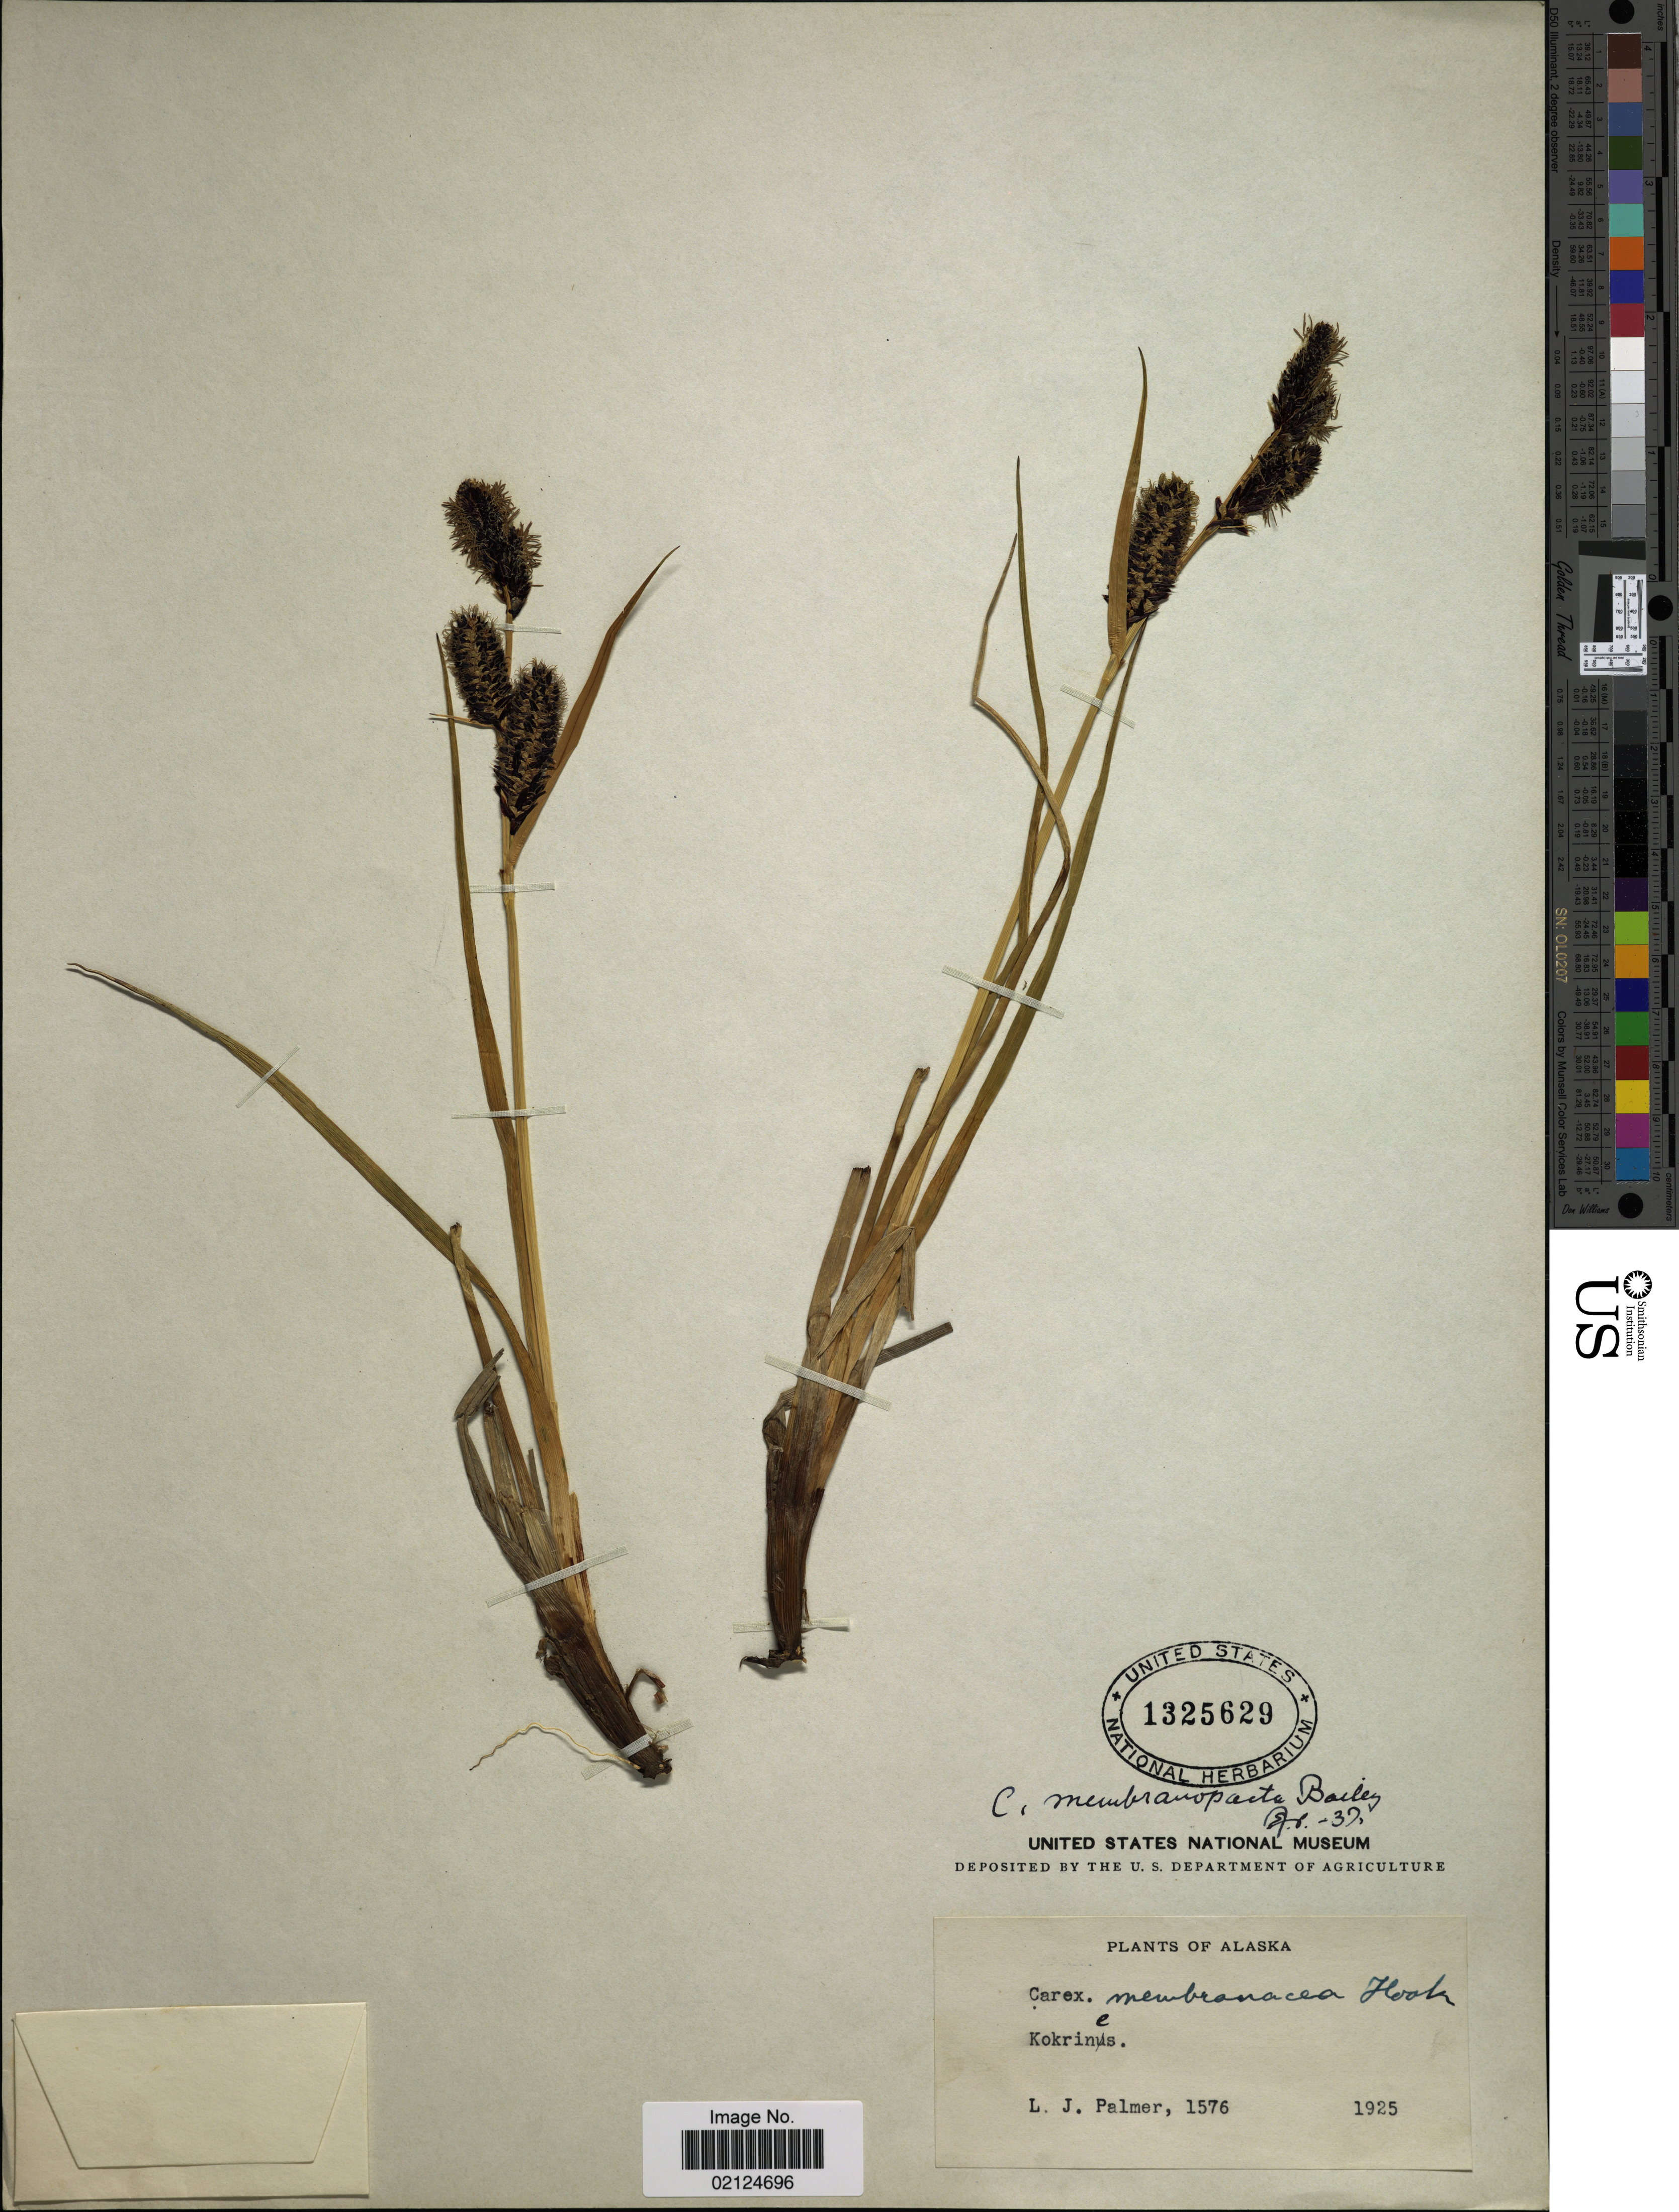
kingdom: Plantae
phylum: Tracheophyta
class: Liliopsida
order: Poales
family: Cyperaceae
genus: Carex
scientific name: Carex membranacea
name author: Hook.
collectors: L. J. Palmer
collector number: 1576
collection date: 1925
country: United States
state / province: Alaska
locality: Kokrines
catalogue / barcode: US 1325629